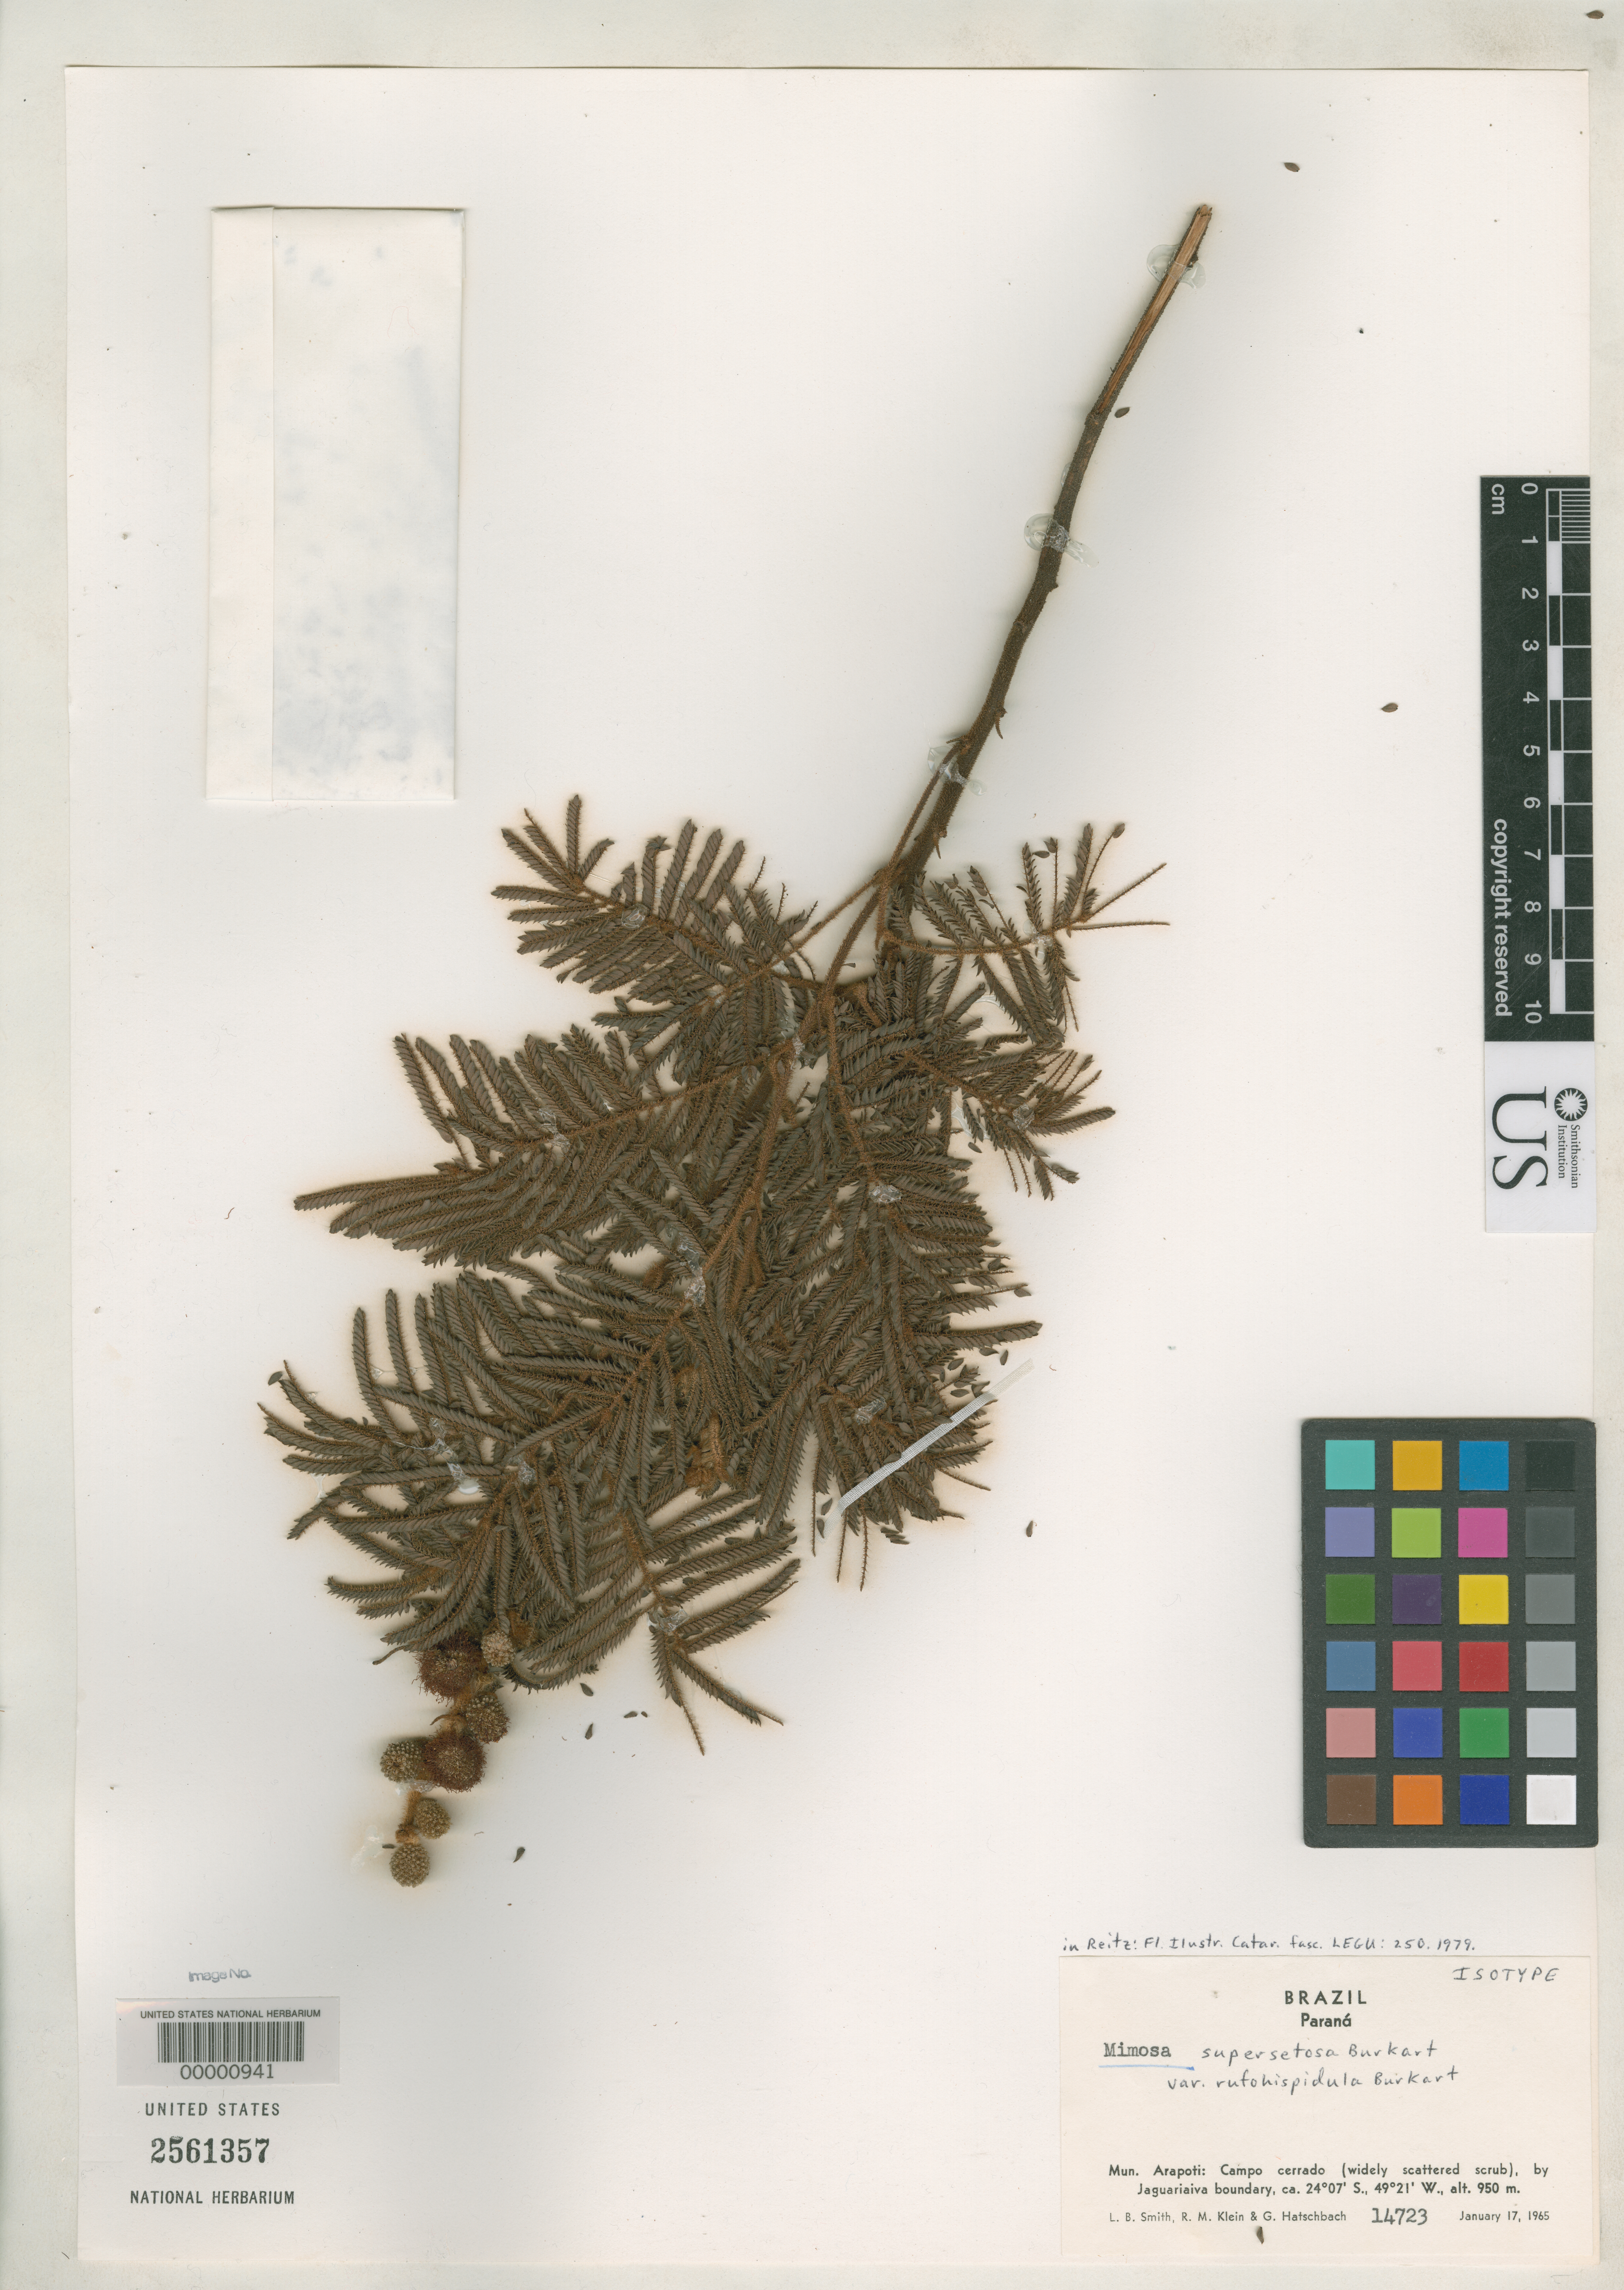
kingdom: Plantae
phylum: Tracheophyta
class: Magnoliopsida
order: Fabales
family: Fabaceae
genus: Mimosa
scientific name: Mimosa supersetosa var. rufohispidula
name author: Burkart in Reitz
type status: Isotype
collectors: L. Smith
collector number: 14723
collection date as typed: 17 Jan 1965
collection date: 1965-01-17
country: Brazil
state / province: Paraná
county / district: Arapoti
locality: Jaguariaiva.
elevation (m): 950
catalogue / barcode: US 2561357